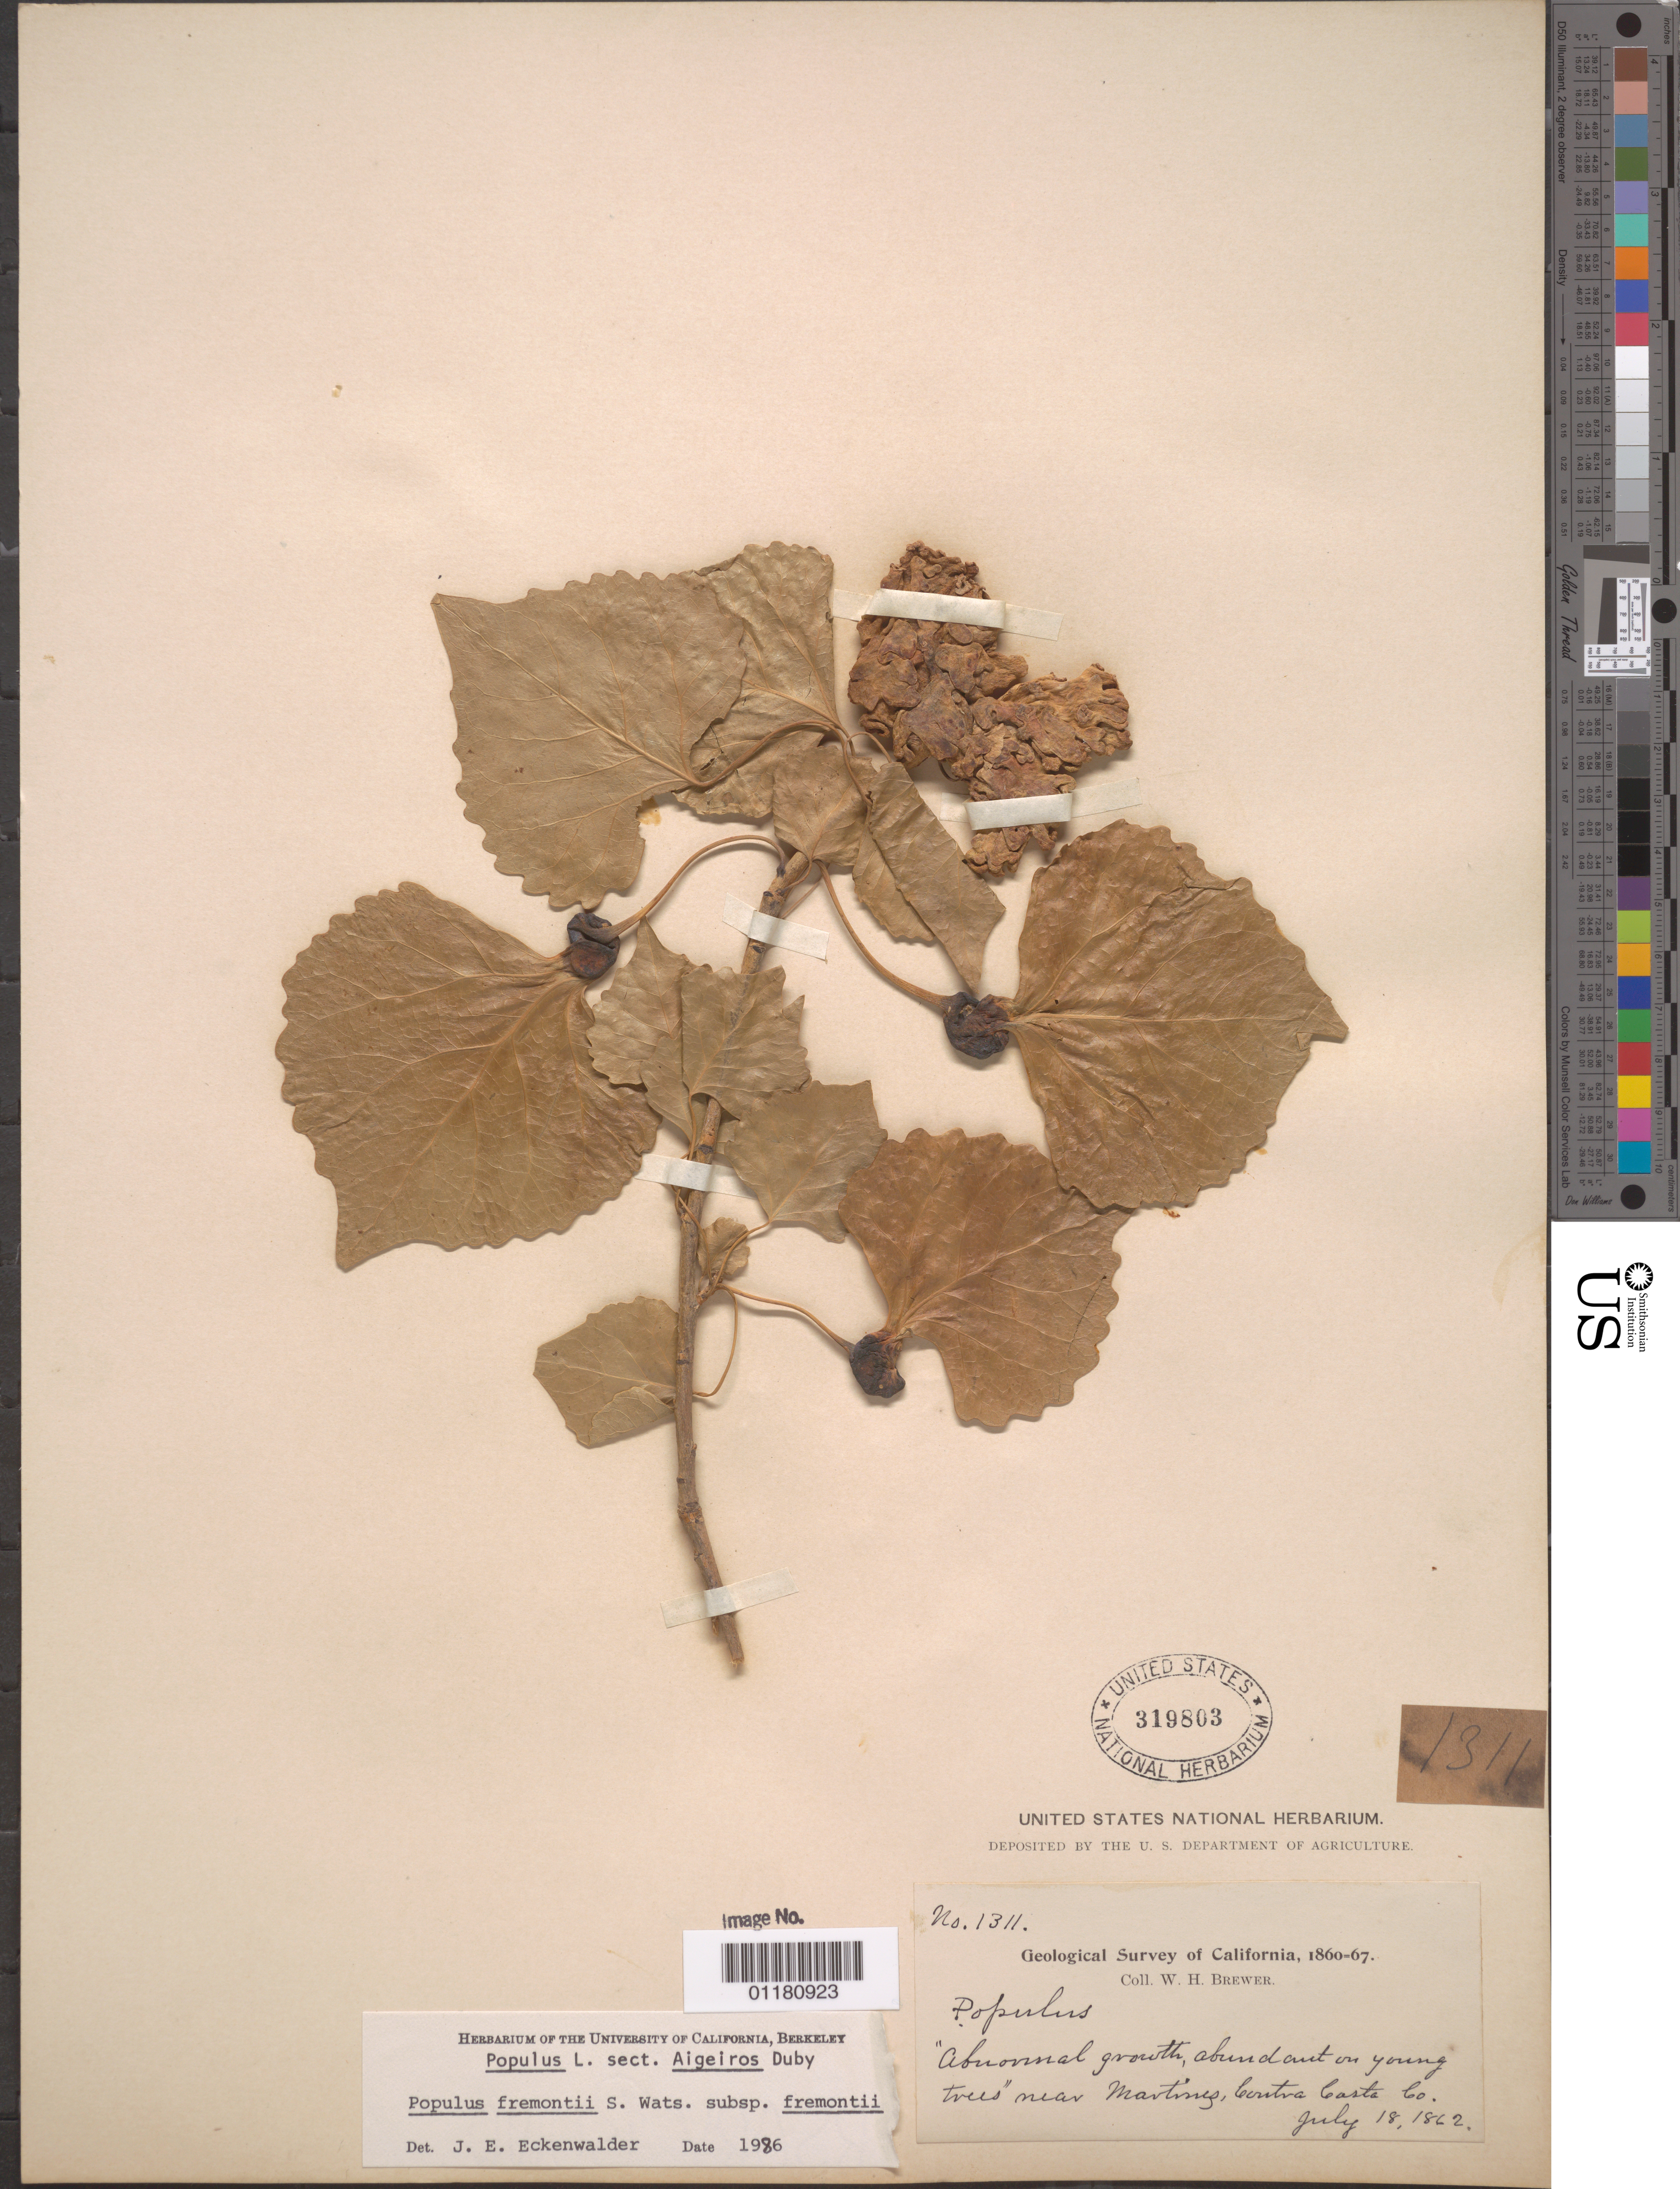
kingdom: Plantae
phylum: Tracheophyta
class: Magnoliopsida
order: Malpighiales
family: Salicaceae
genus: Populus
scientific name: Populus fremontii subsp. fremontii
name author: S. Watson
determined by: Eckenwalder, James E.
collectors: W. H. Brewer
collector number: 1311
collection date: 1862-07-18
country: United States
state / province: California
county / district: Contra Costa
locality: Near Martinez.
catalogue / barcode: US 319803